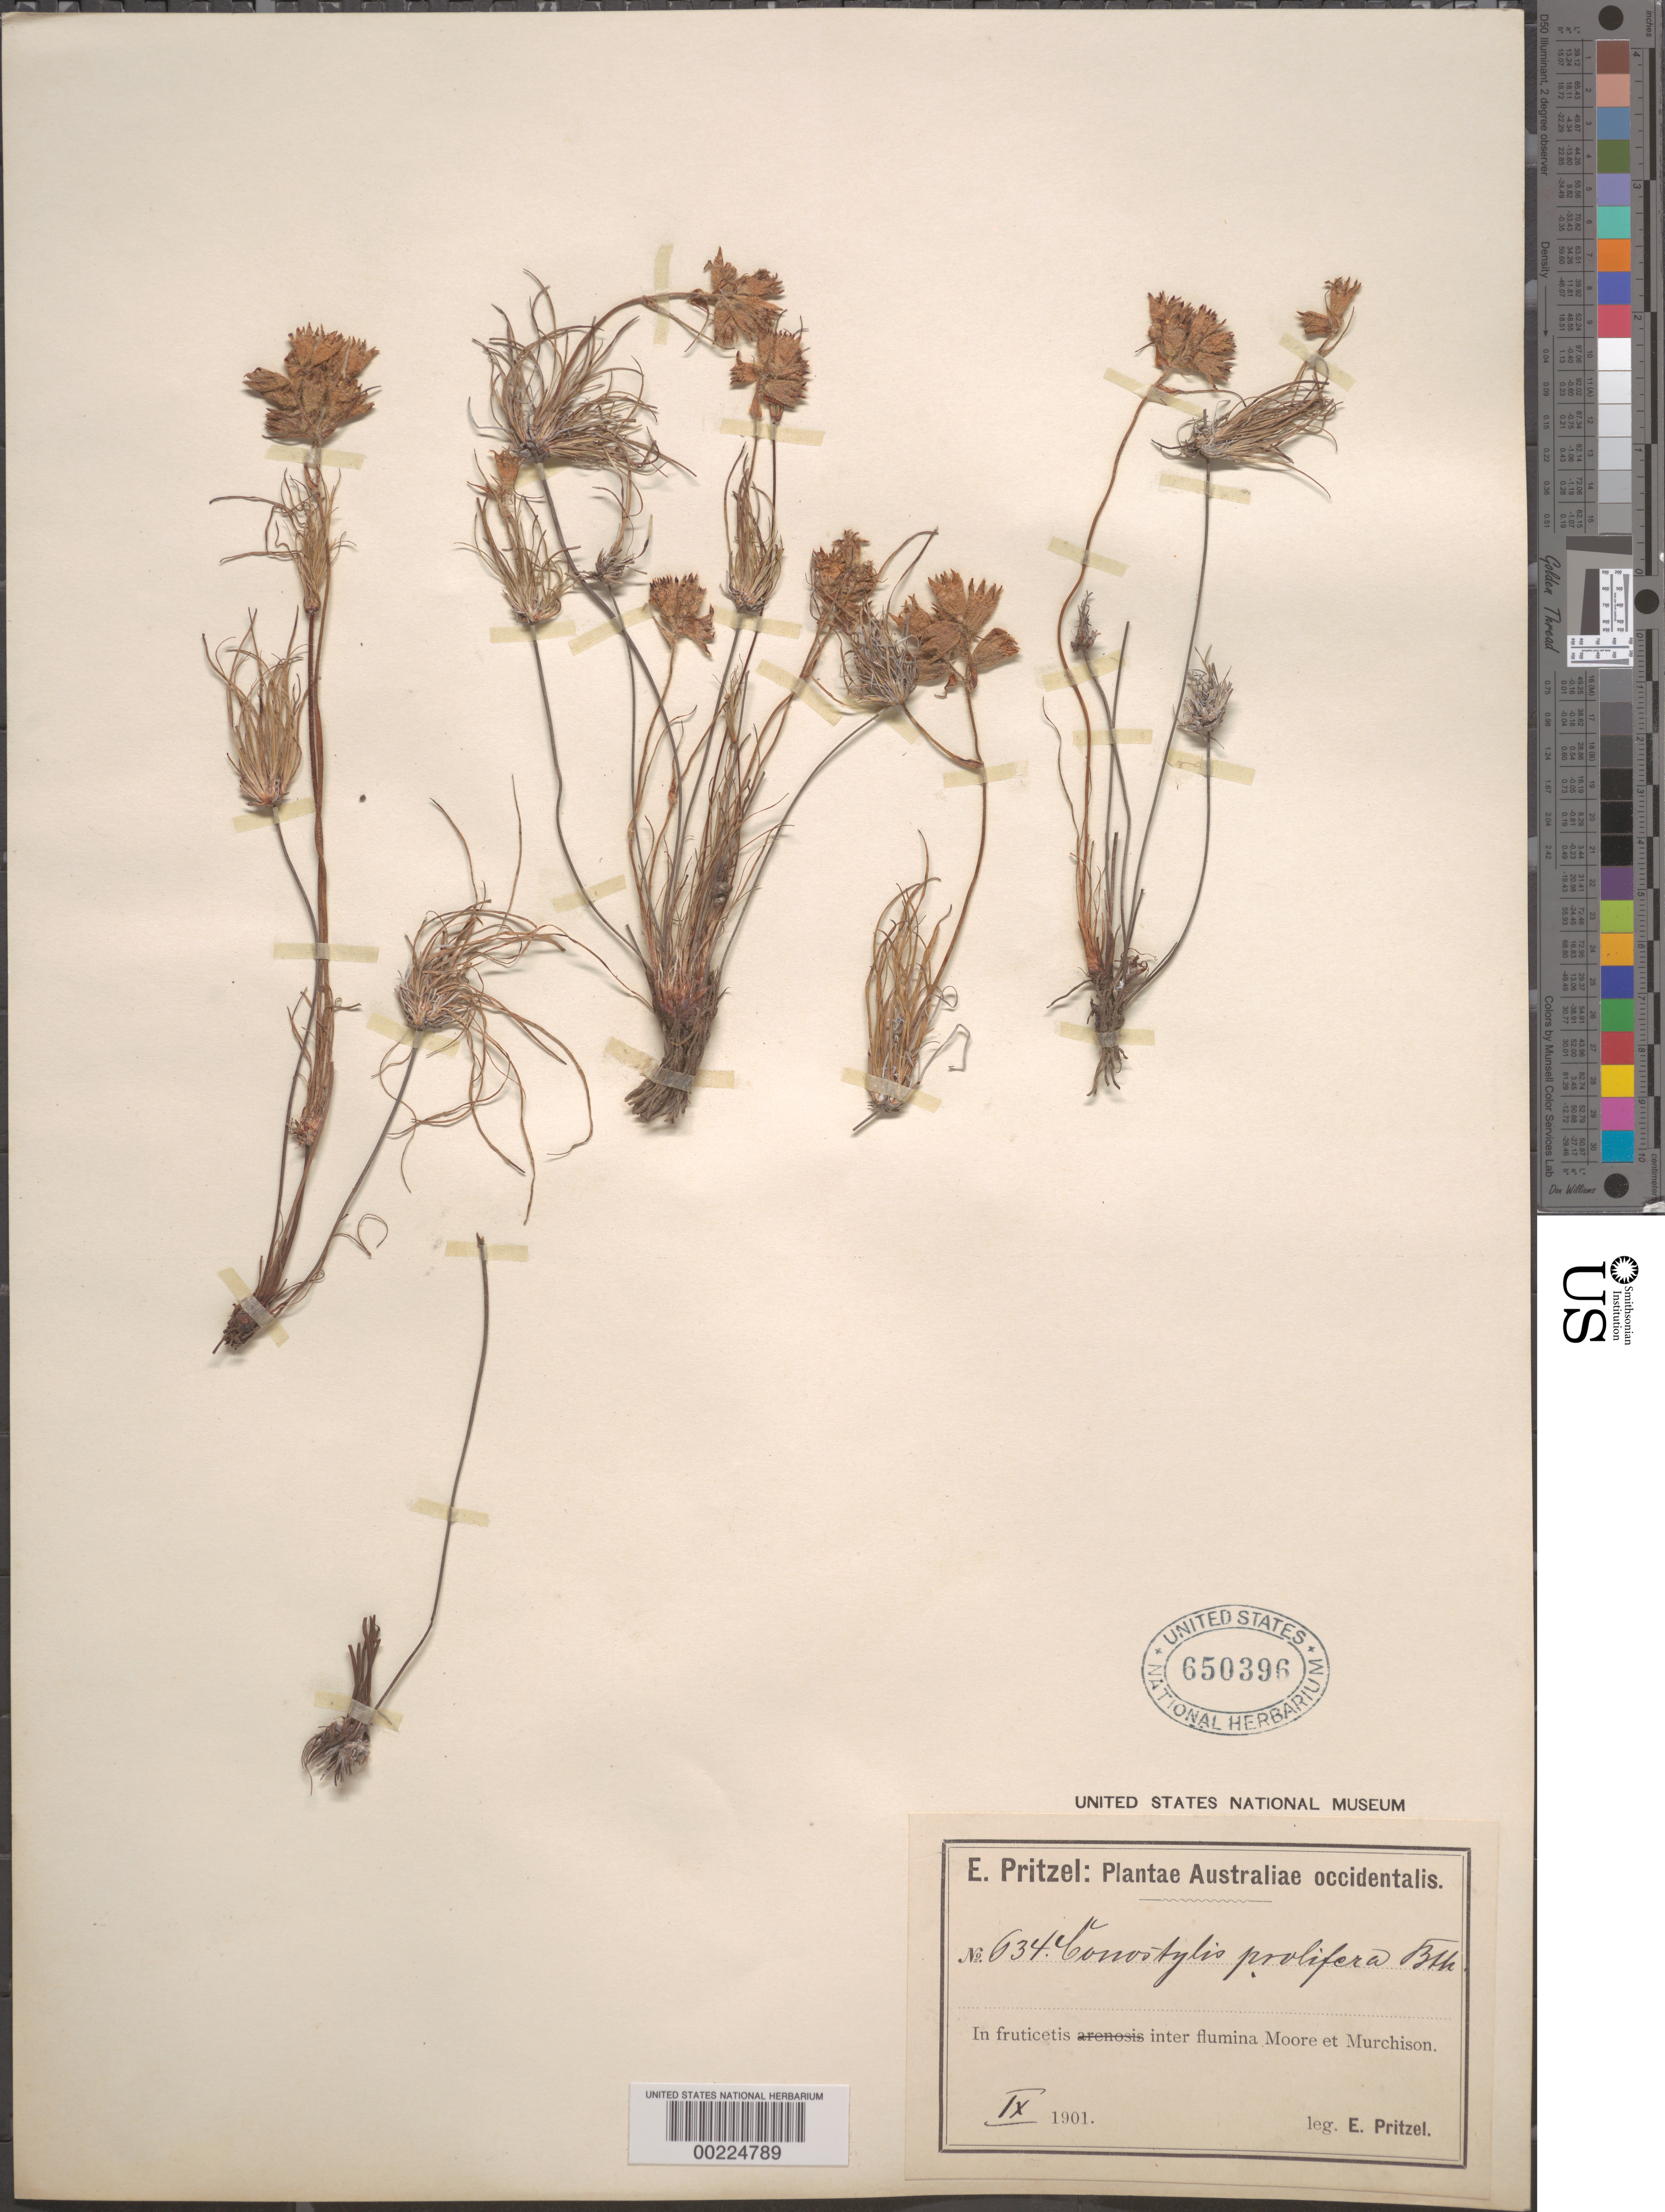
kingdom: Plantae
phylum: Tracheophyta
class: Liliopsida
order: Commelinales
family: Haemodoraceae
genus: Conostylis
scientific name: Conostylis prolifera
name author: Benth.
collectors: E. G. Pritzel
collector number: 634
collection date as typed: Sep 1901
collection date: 1901-09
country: Australia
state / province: Western Australia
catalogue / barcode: US 650396